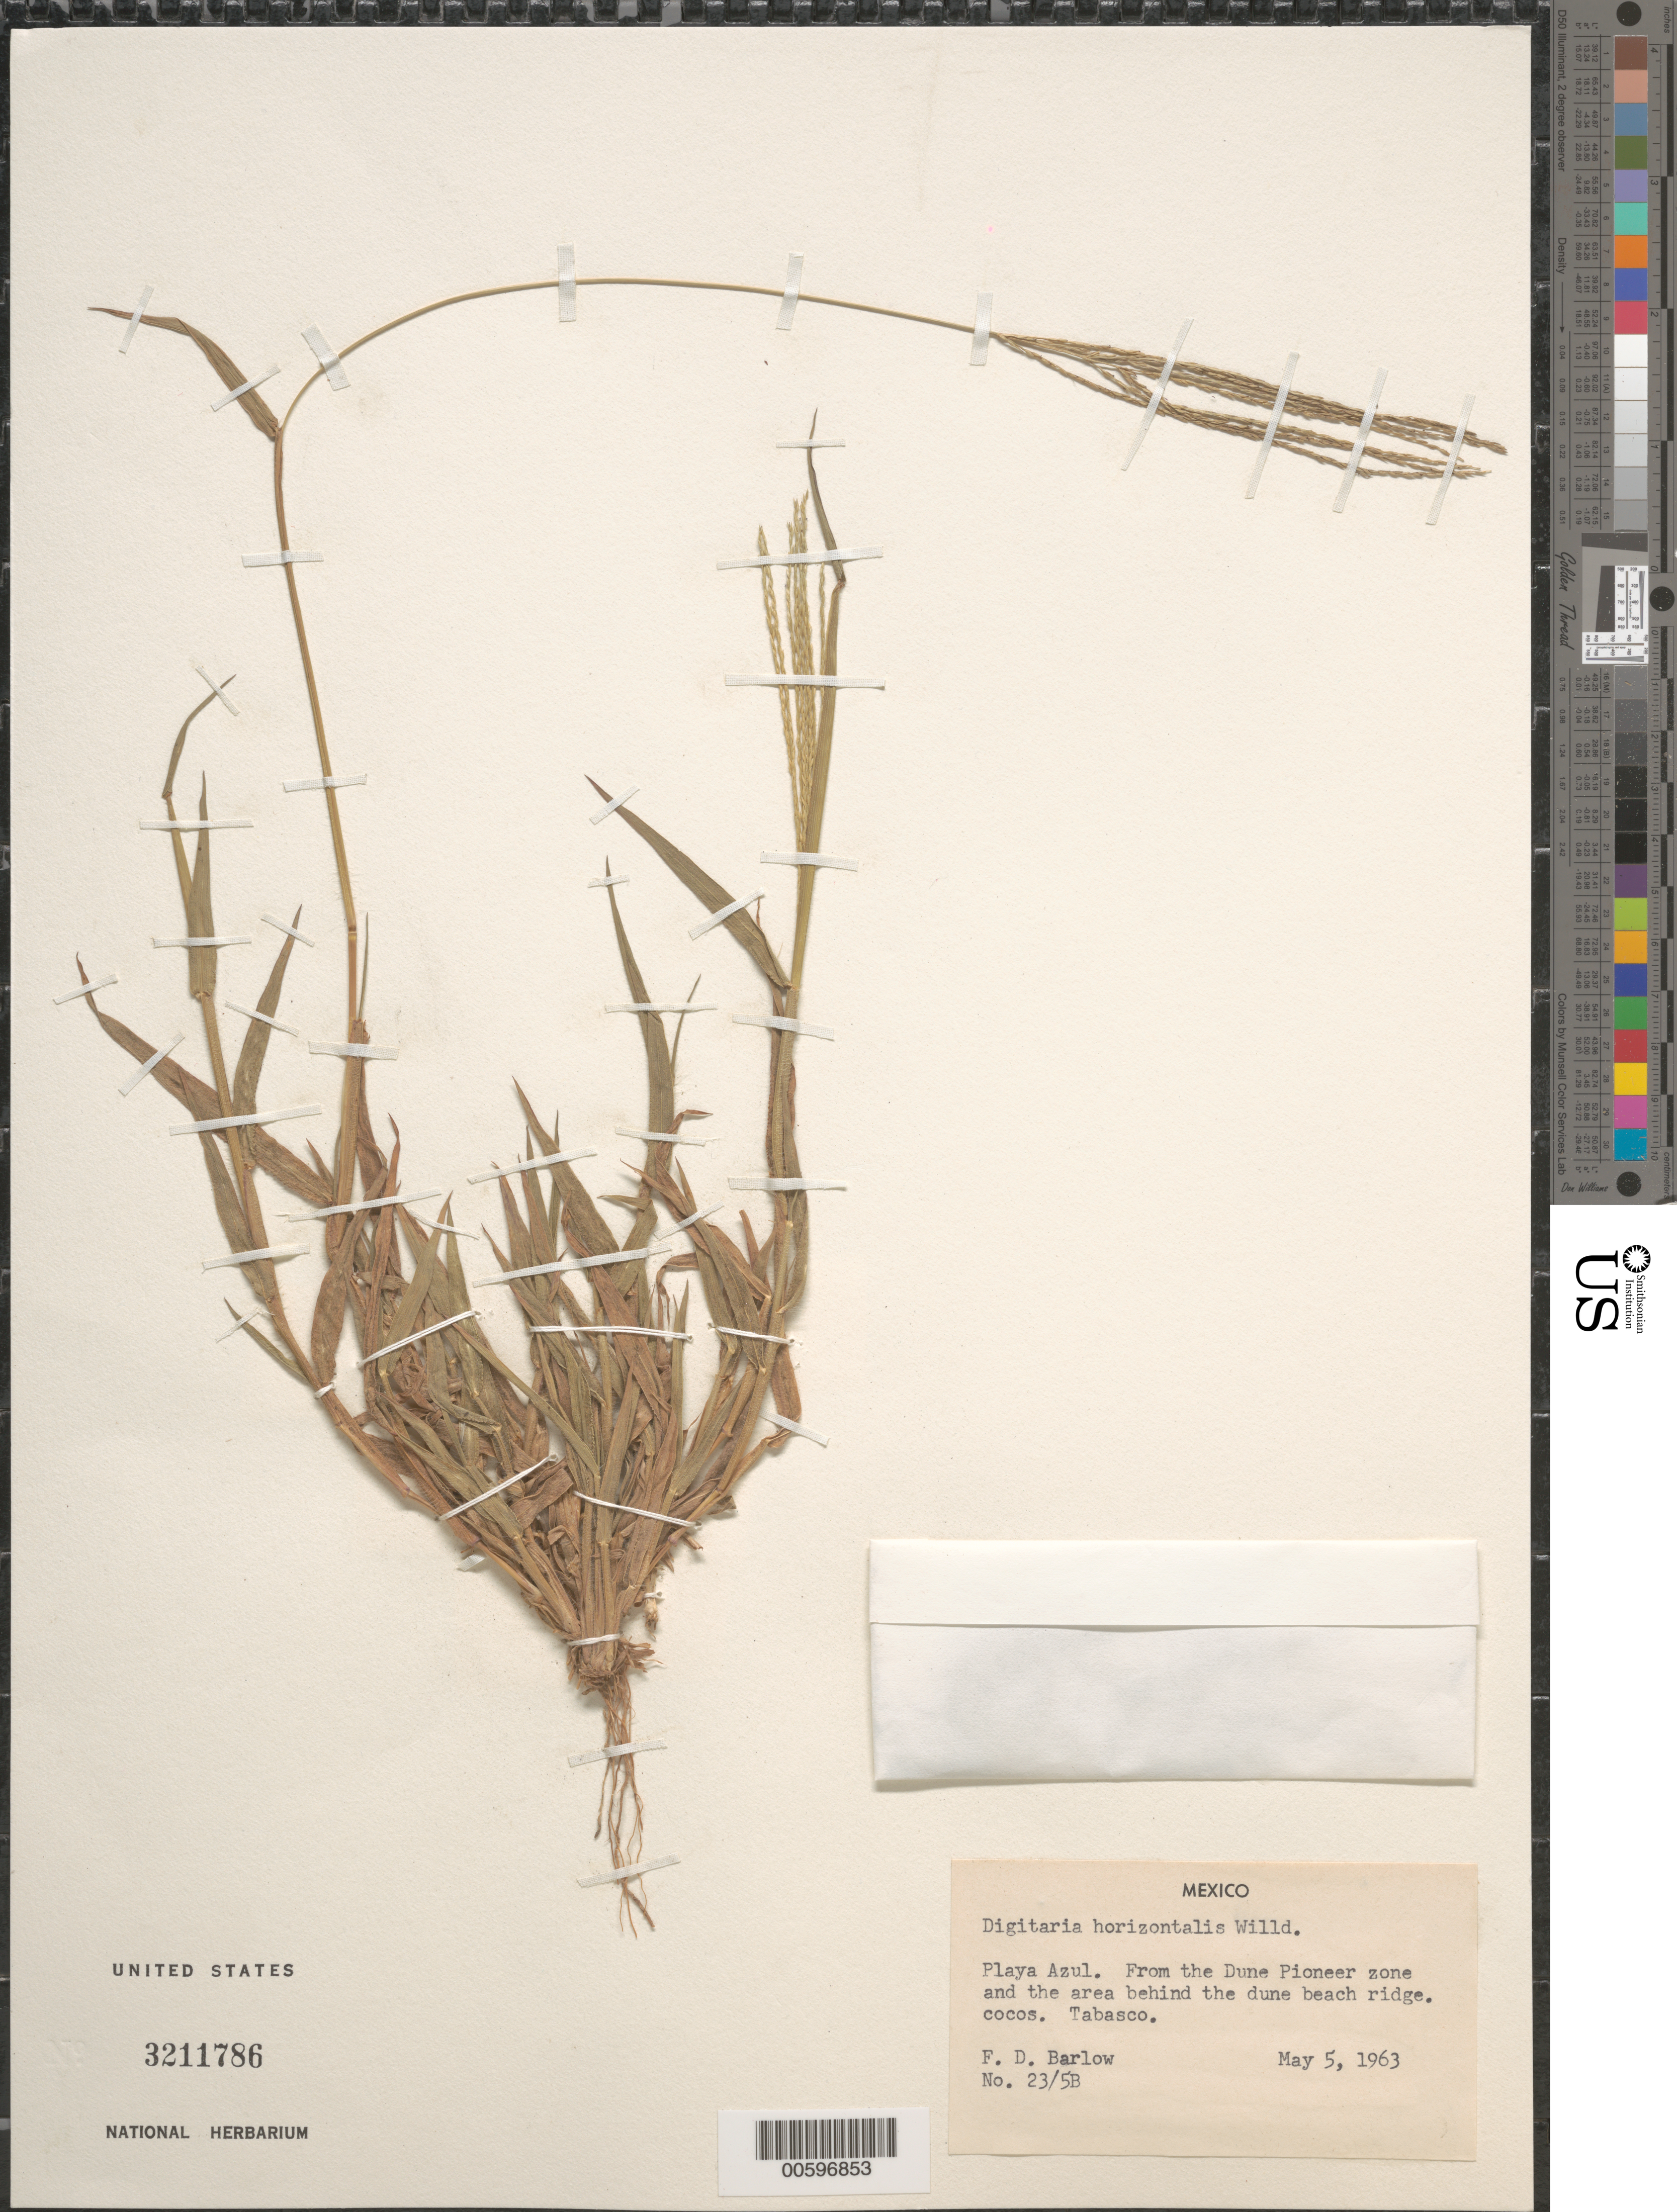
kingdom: Plantae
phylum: Tracheophyta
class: Liliopsida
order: Poales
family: Poaceae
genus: Digitaria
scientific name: Digitaria horizontalis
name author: Willd.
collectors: F. D. Barlow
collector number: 23/5B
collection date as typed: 5 May 1963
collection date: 1963-05-05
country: Mexico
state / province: Tabasco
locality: Playa Azul. From the Dune Pioneer zone and the area behind the dune beach ridge. cocos.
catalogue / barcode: US 3211786